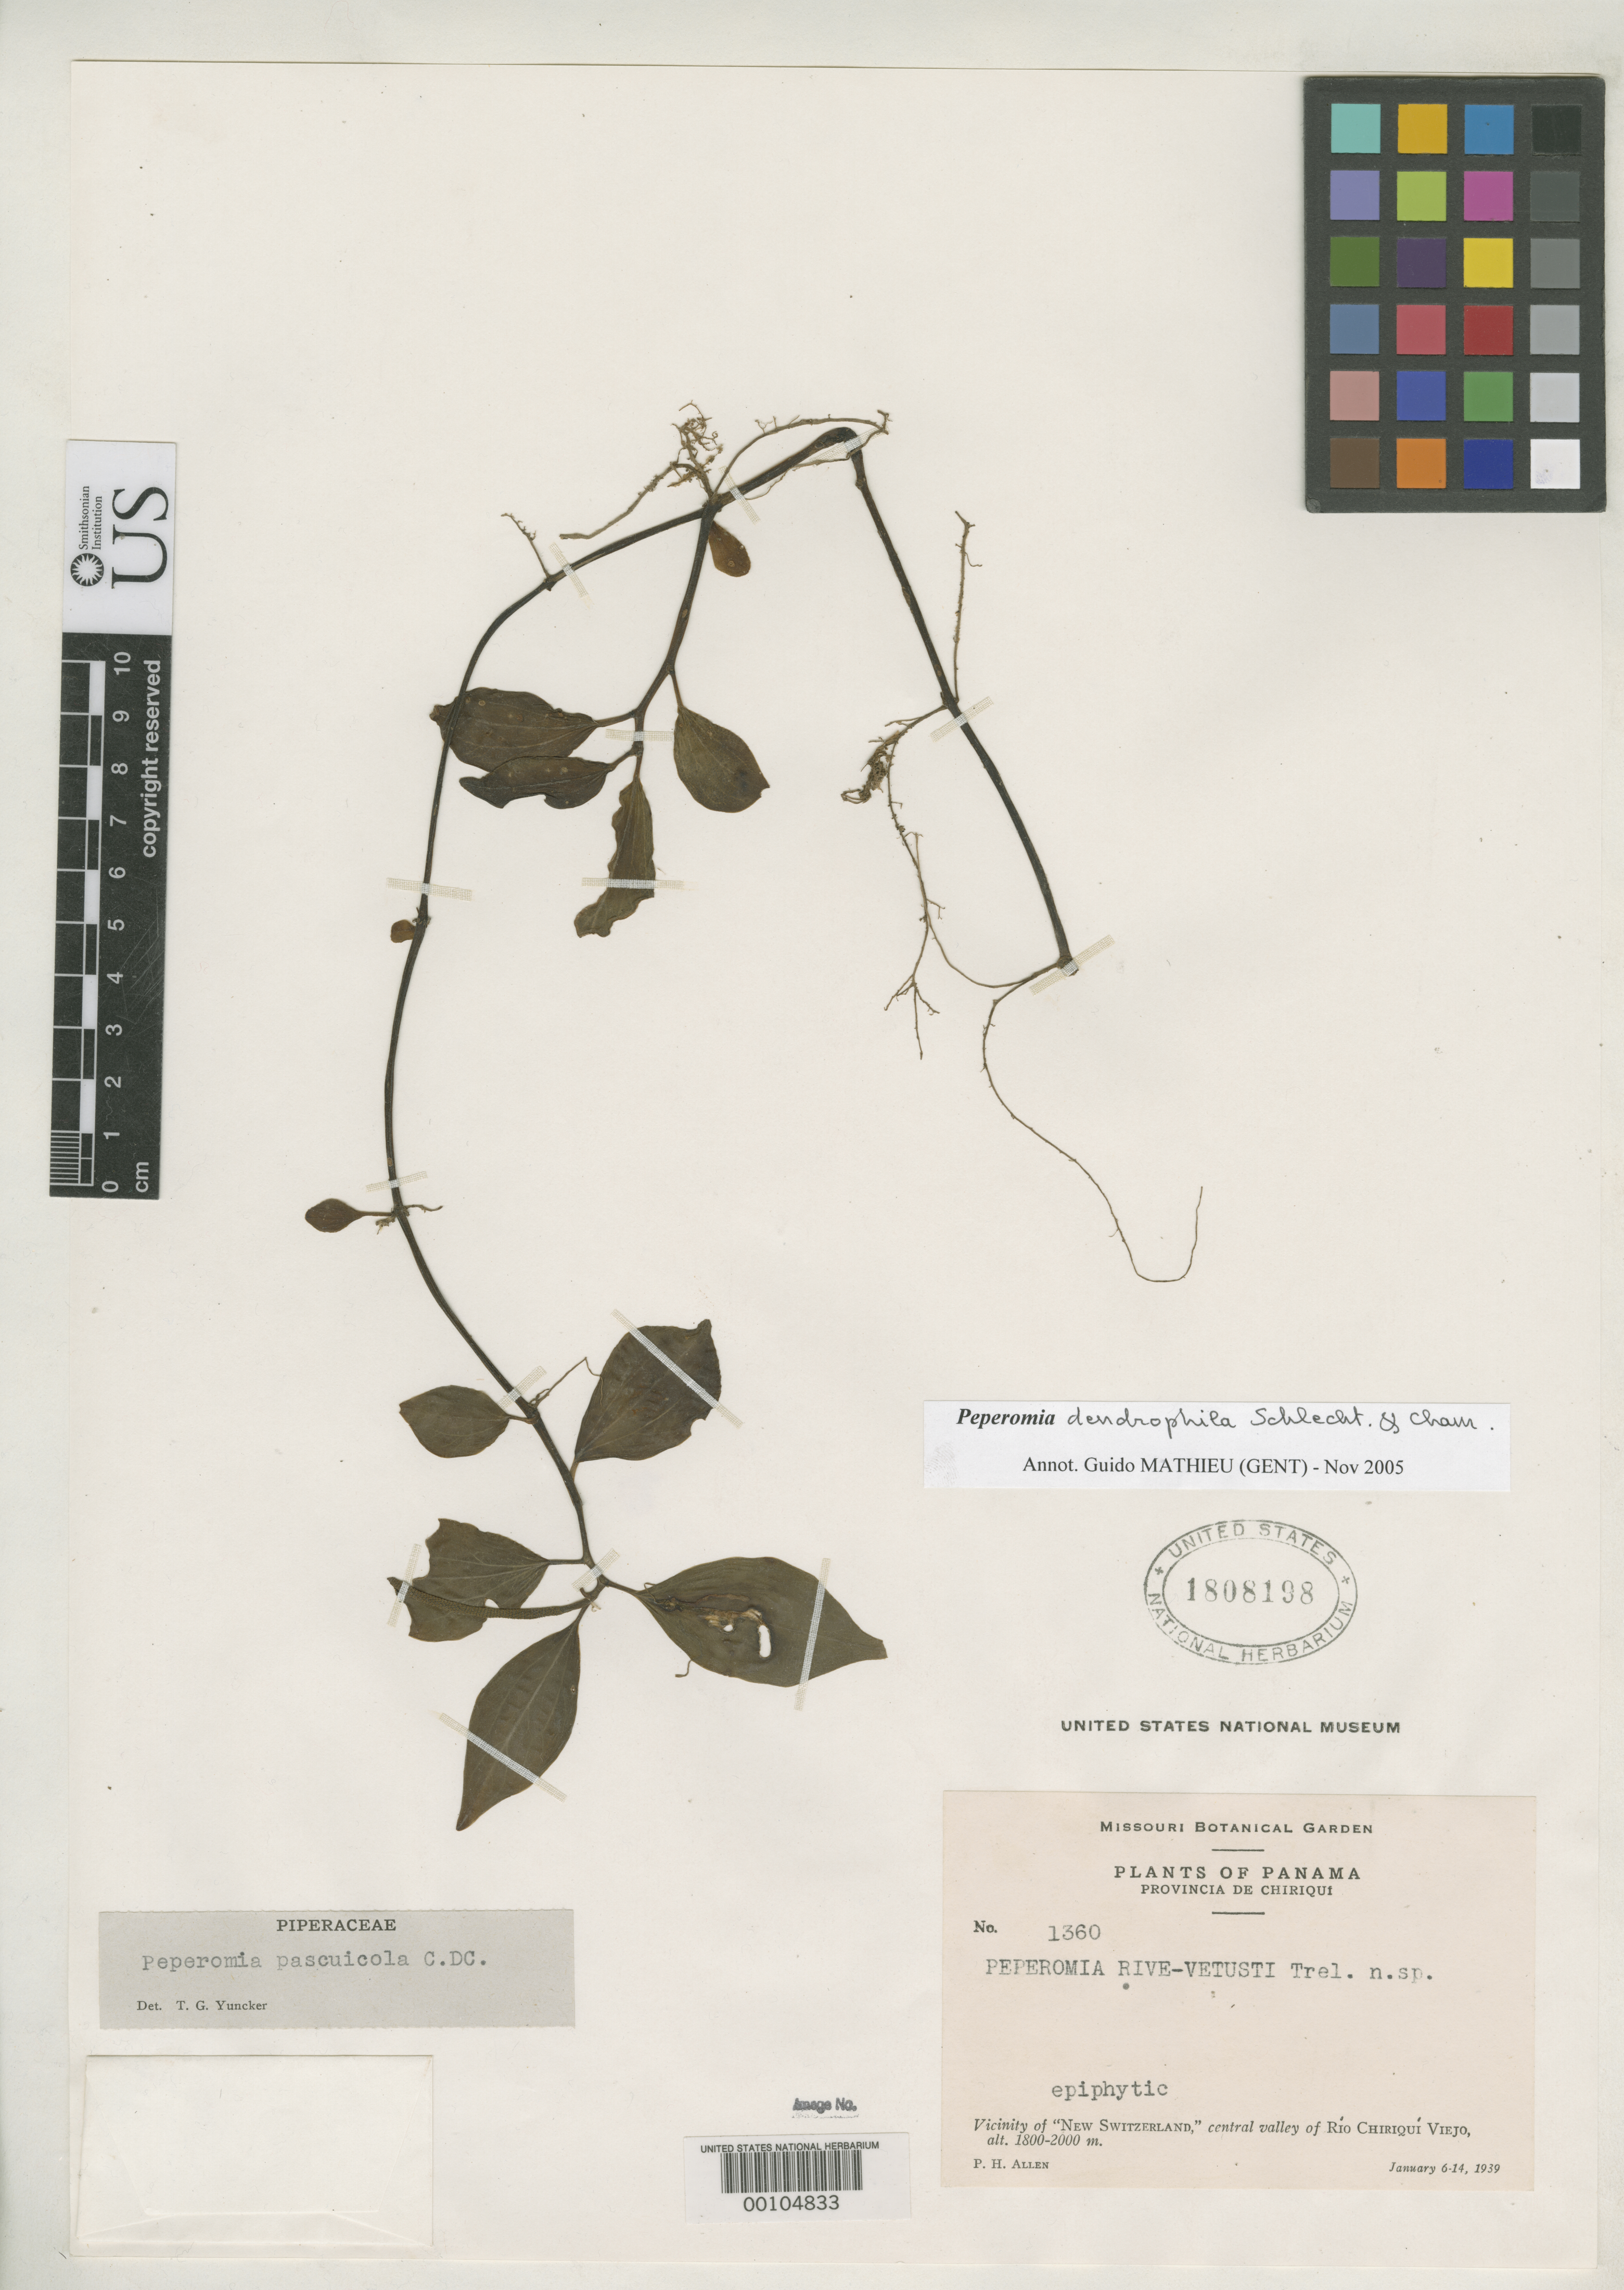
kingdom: Plantae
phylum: Tracheophyta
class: Magnoliopsida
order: Piperales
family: Piperaceae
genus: Peperomia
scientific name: Peperomia rivi-vetusti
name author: Trel. in Woodson & Schery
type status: Isotype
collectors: P. H. Allen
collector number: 1360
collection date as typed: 06 Jan 1939 to 14 Jan 1939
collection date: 1939-01-06/1939-01-14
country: Panama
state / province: Chiriquí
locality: Central Valley of Rio Chiriqui Viejo, "New Switzerland".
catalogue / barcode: US 1808198